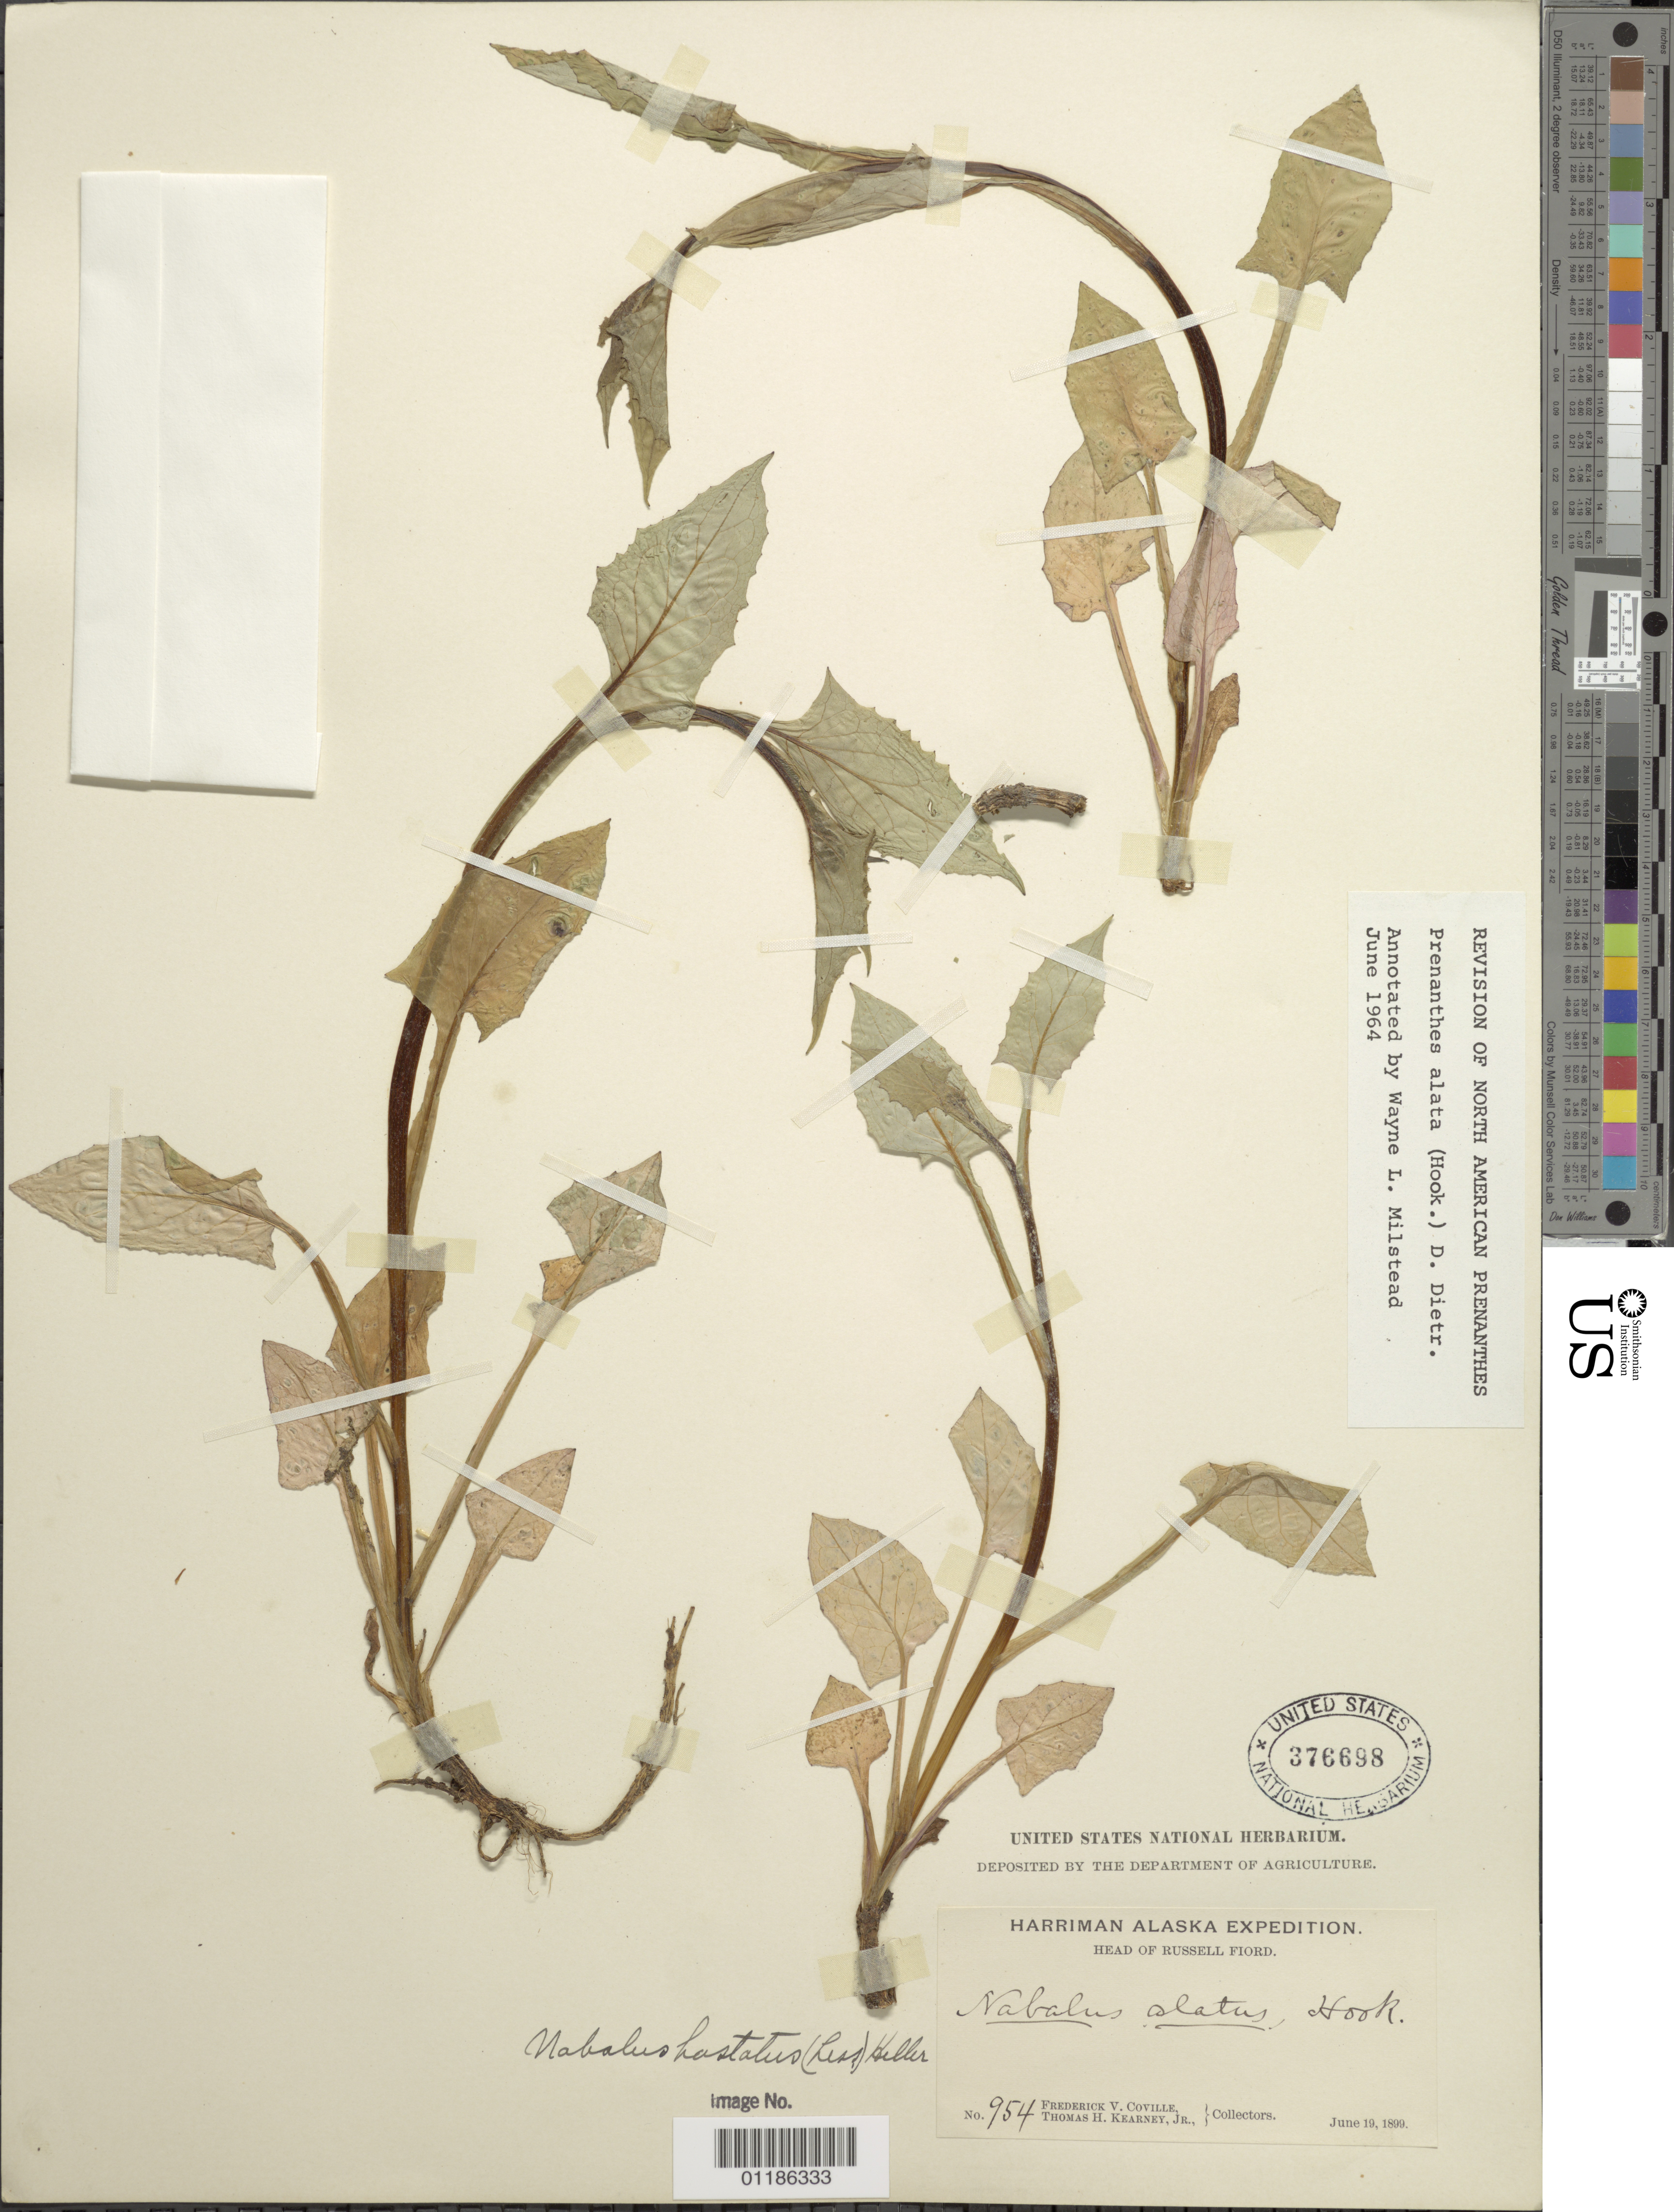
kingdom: Plantae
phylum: Tracheophyta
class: Magnoliopsida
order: Asterales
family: Asteraceae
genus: Nabalus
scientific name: Nabalus alatus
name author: Hook.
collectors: F. V. Coville & T. H. Kearney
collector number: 954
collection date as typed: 19 Jun 1899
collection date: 1899-06-19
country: United States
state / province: Alaska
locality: Head of Russell Fjord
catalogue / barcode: US 376698